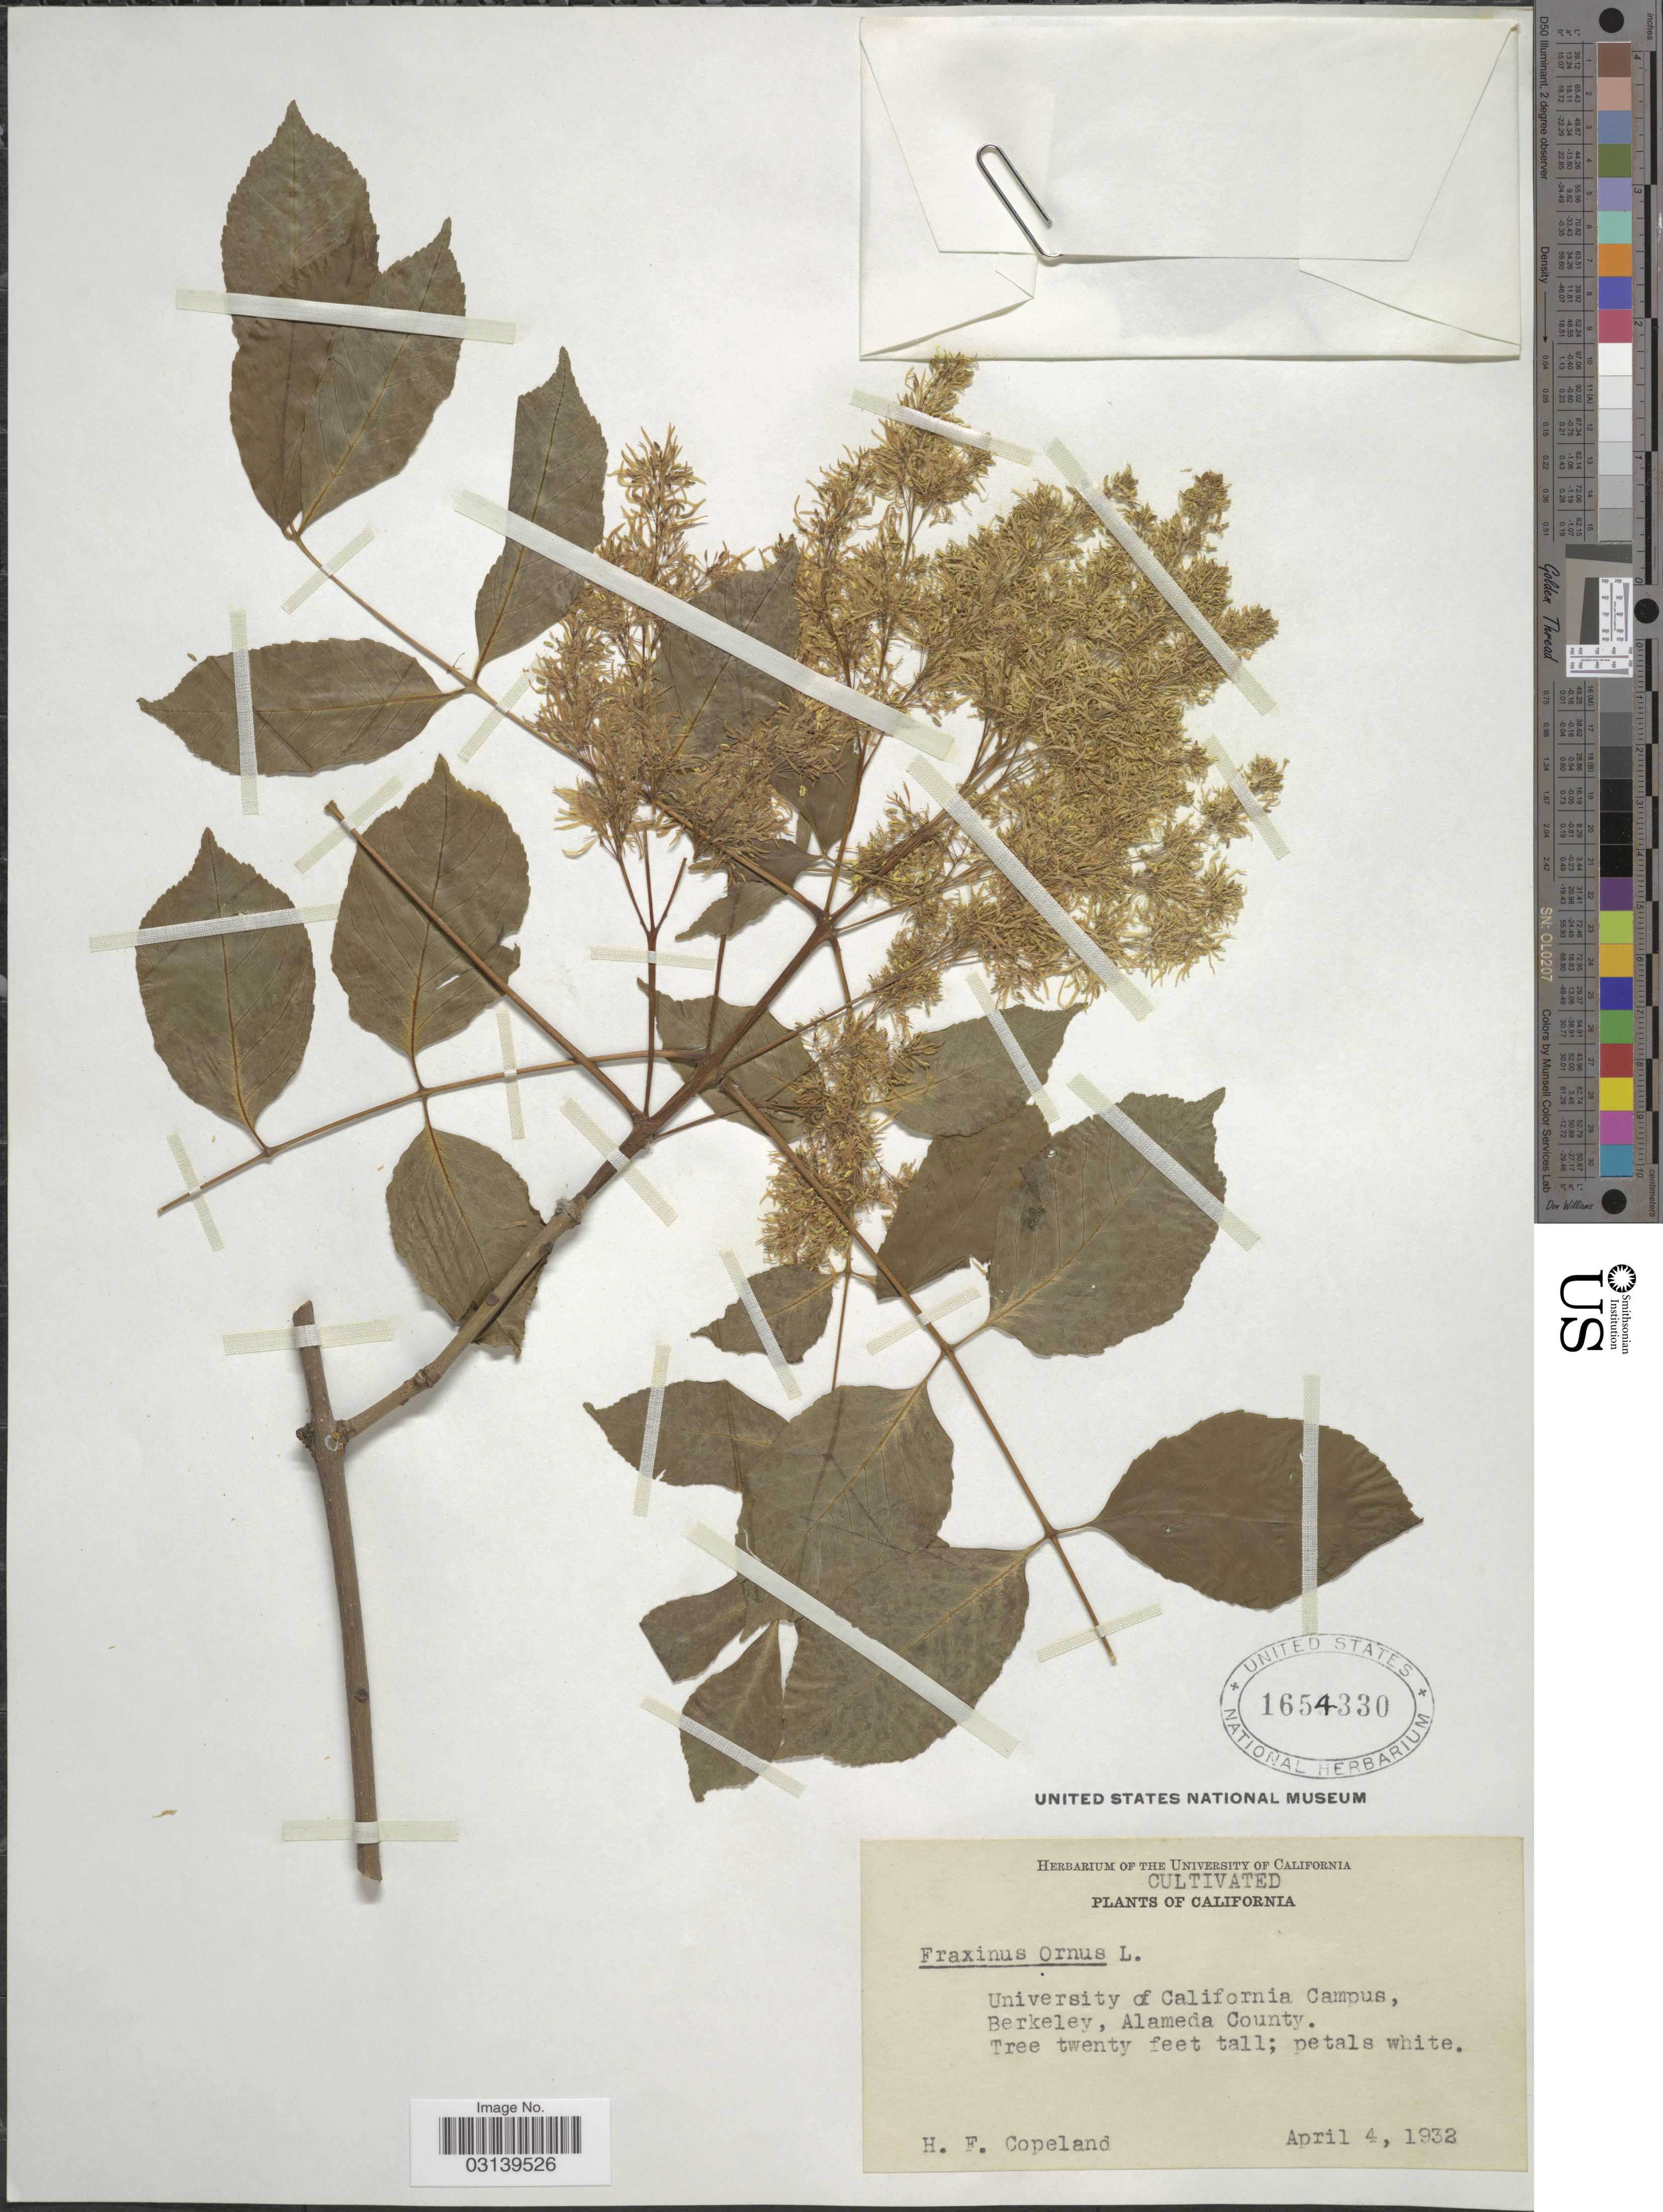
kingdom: Plantae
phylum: Tracheophyta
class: Magnoliopsida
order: Lamiales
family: Oleaceae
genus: Fraxinus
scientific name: Fraxinus ornus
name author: L.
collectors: H. F. Copeland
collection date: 1932-04-04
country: United States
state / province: California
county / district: Alameda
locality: University of California Campus, Berkeley, Alameda County.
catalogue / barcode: US 1654330